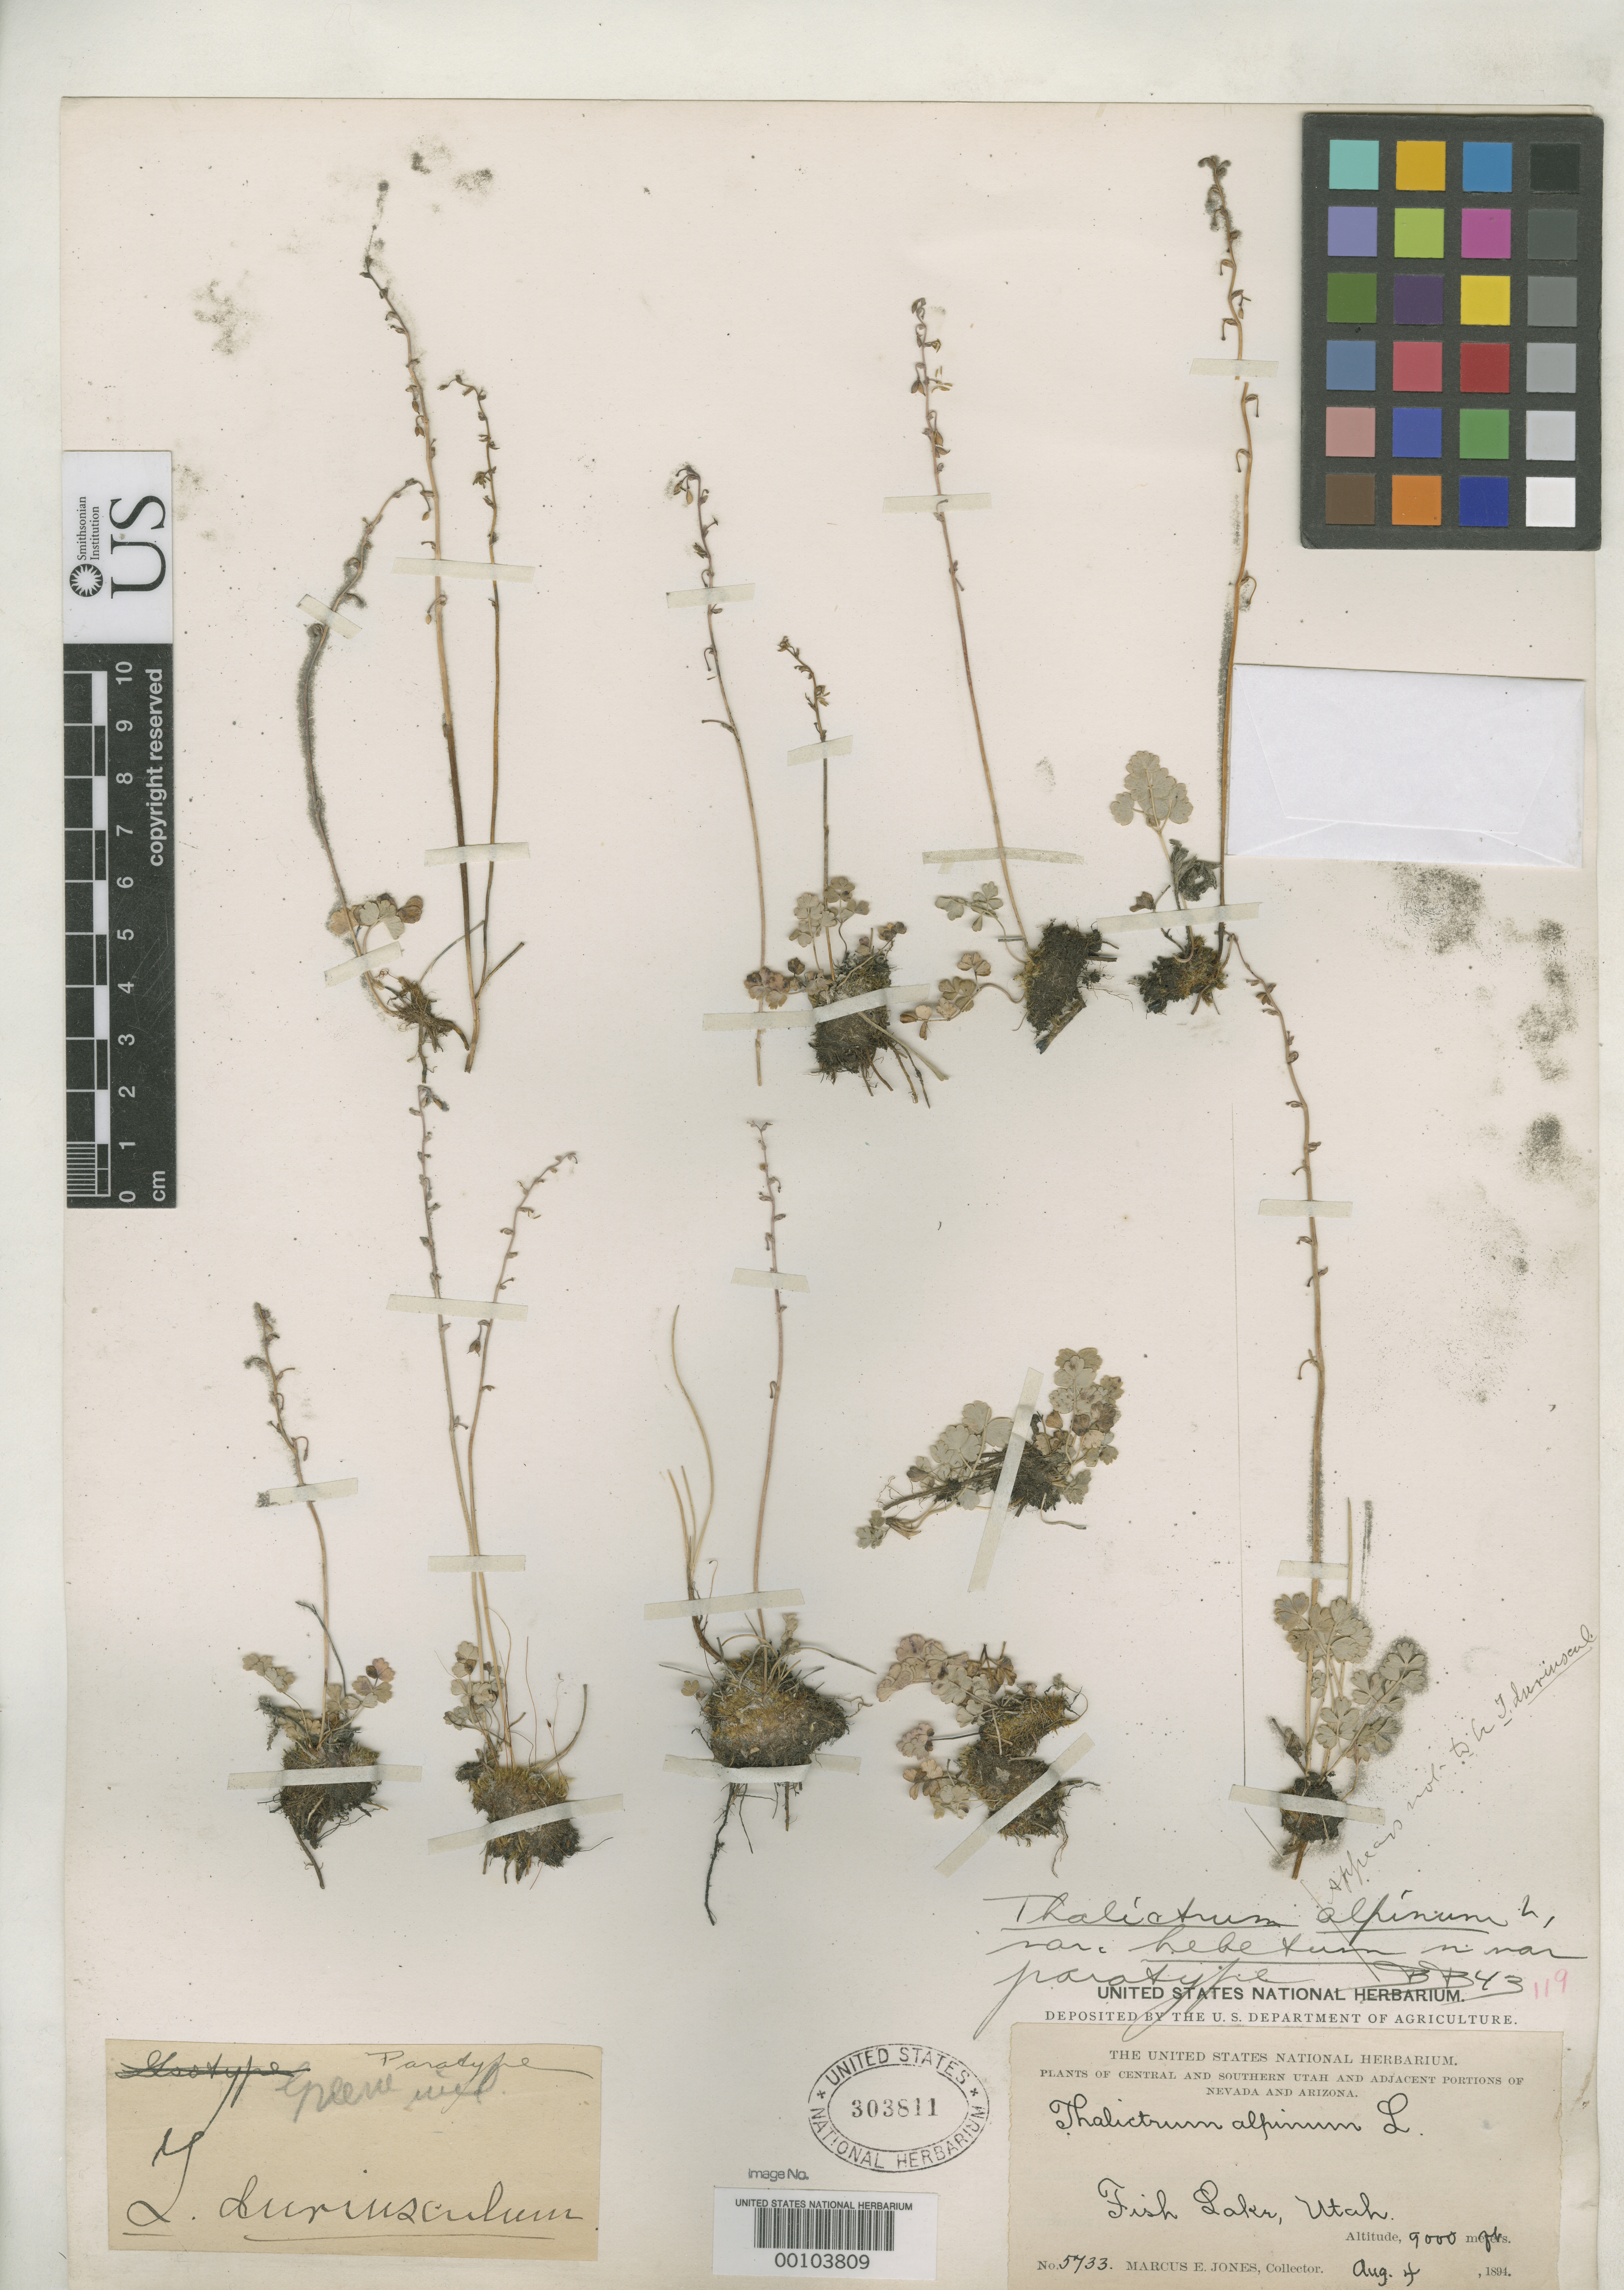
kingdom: Plantae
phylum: Tracheophyta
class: Magnoliopsida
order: Ranunculales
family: Ranunculaceae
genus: Thalictrum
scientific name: Thalictrum duriusculum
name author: Greene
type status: Holotype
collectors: M. E. Jones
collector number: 5733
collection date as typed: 04 Aug 1894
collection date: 1894-08-04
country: United States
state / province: Utah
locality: U.M. Creek, near Fish Lake.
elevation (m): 2743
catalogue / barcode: US 303811